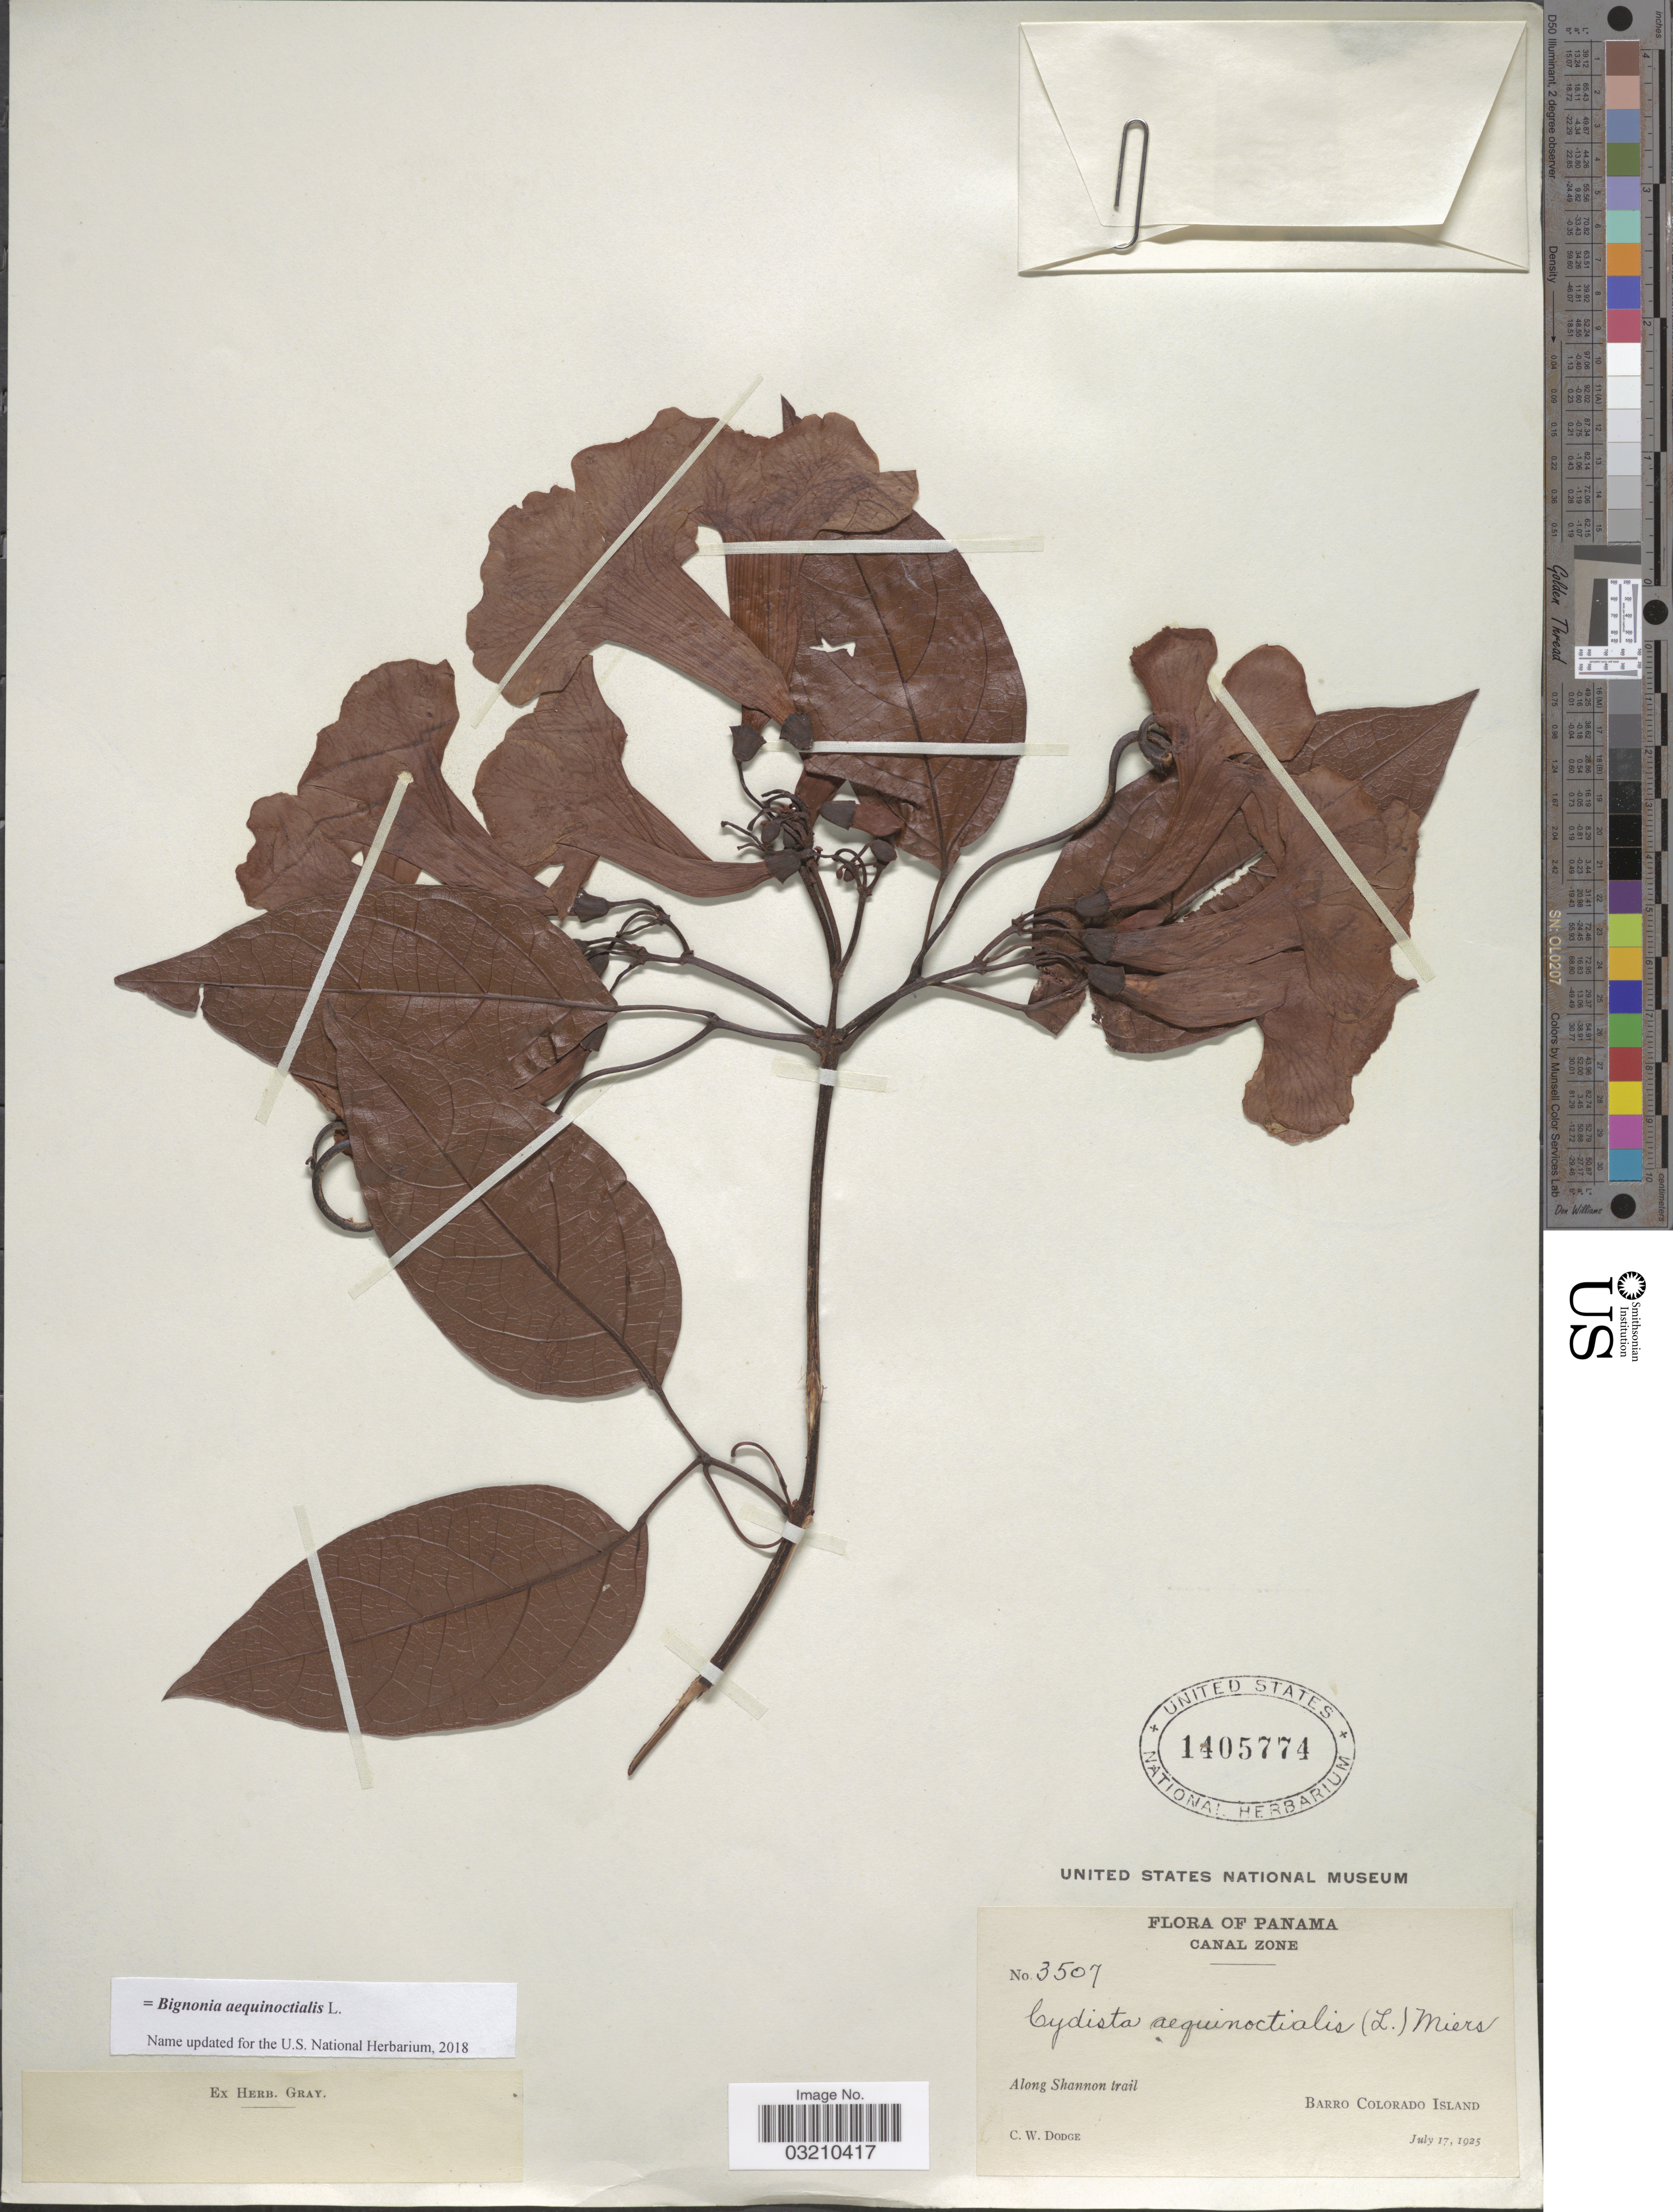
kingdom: Plantae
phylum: Tracheophyta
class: Magnoliopsida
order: Lamiales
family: Bignoniaceae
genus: Bignonia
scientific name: Bignonia aequinoctialis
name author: L.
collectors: C. Dodge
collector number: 3507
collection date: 1925-07-17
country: Panama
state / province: Panamá Oeste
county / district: Canal Zone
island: Barro Colorado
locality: Canal Zone. Along Shannon trail. Barro Colorado Island.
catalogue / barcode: US 1405774